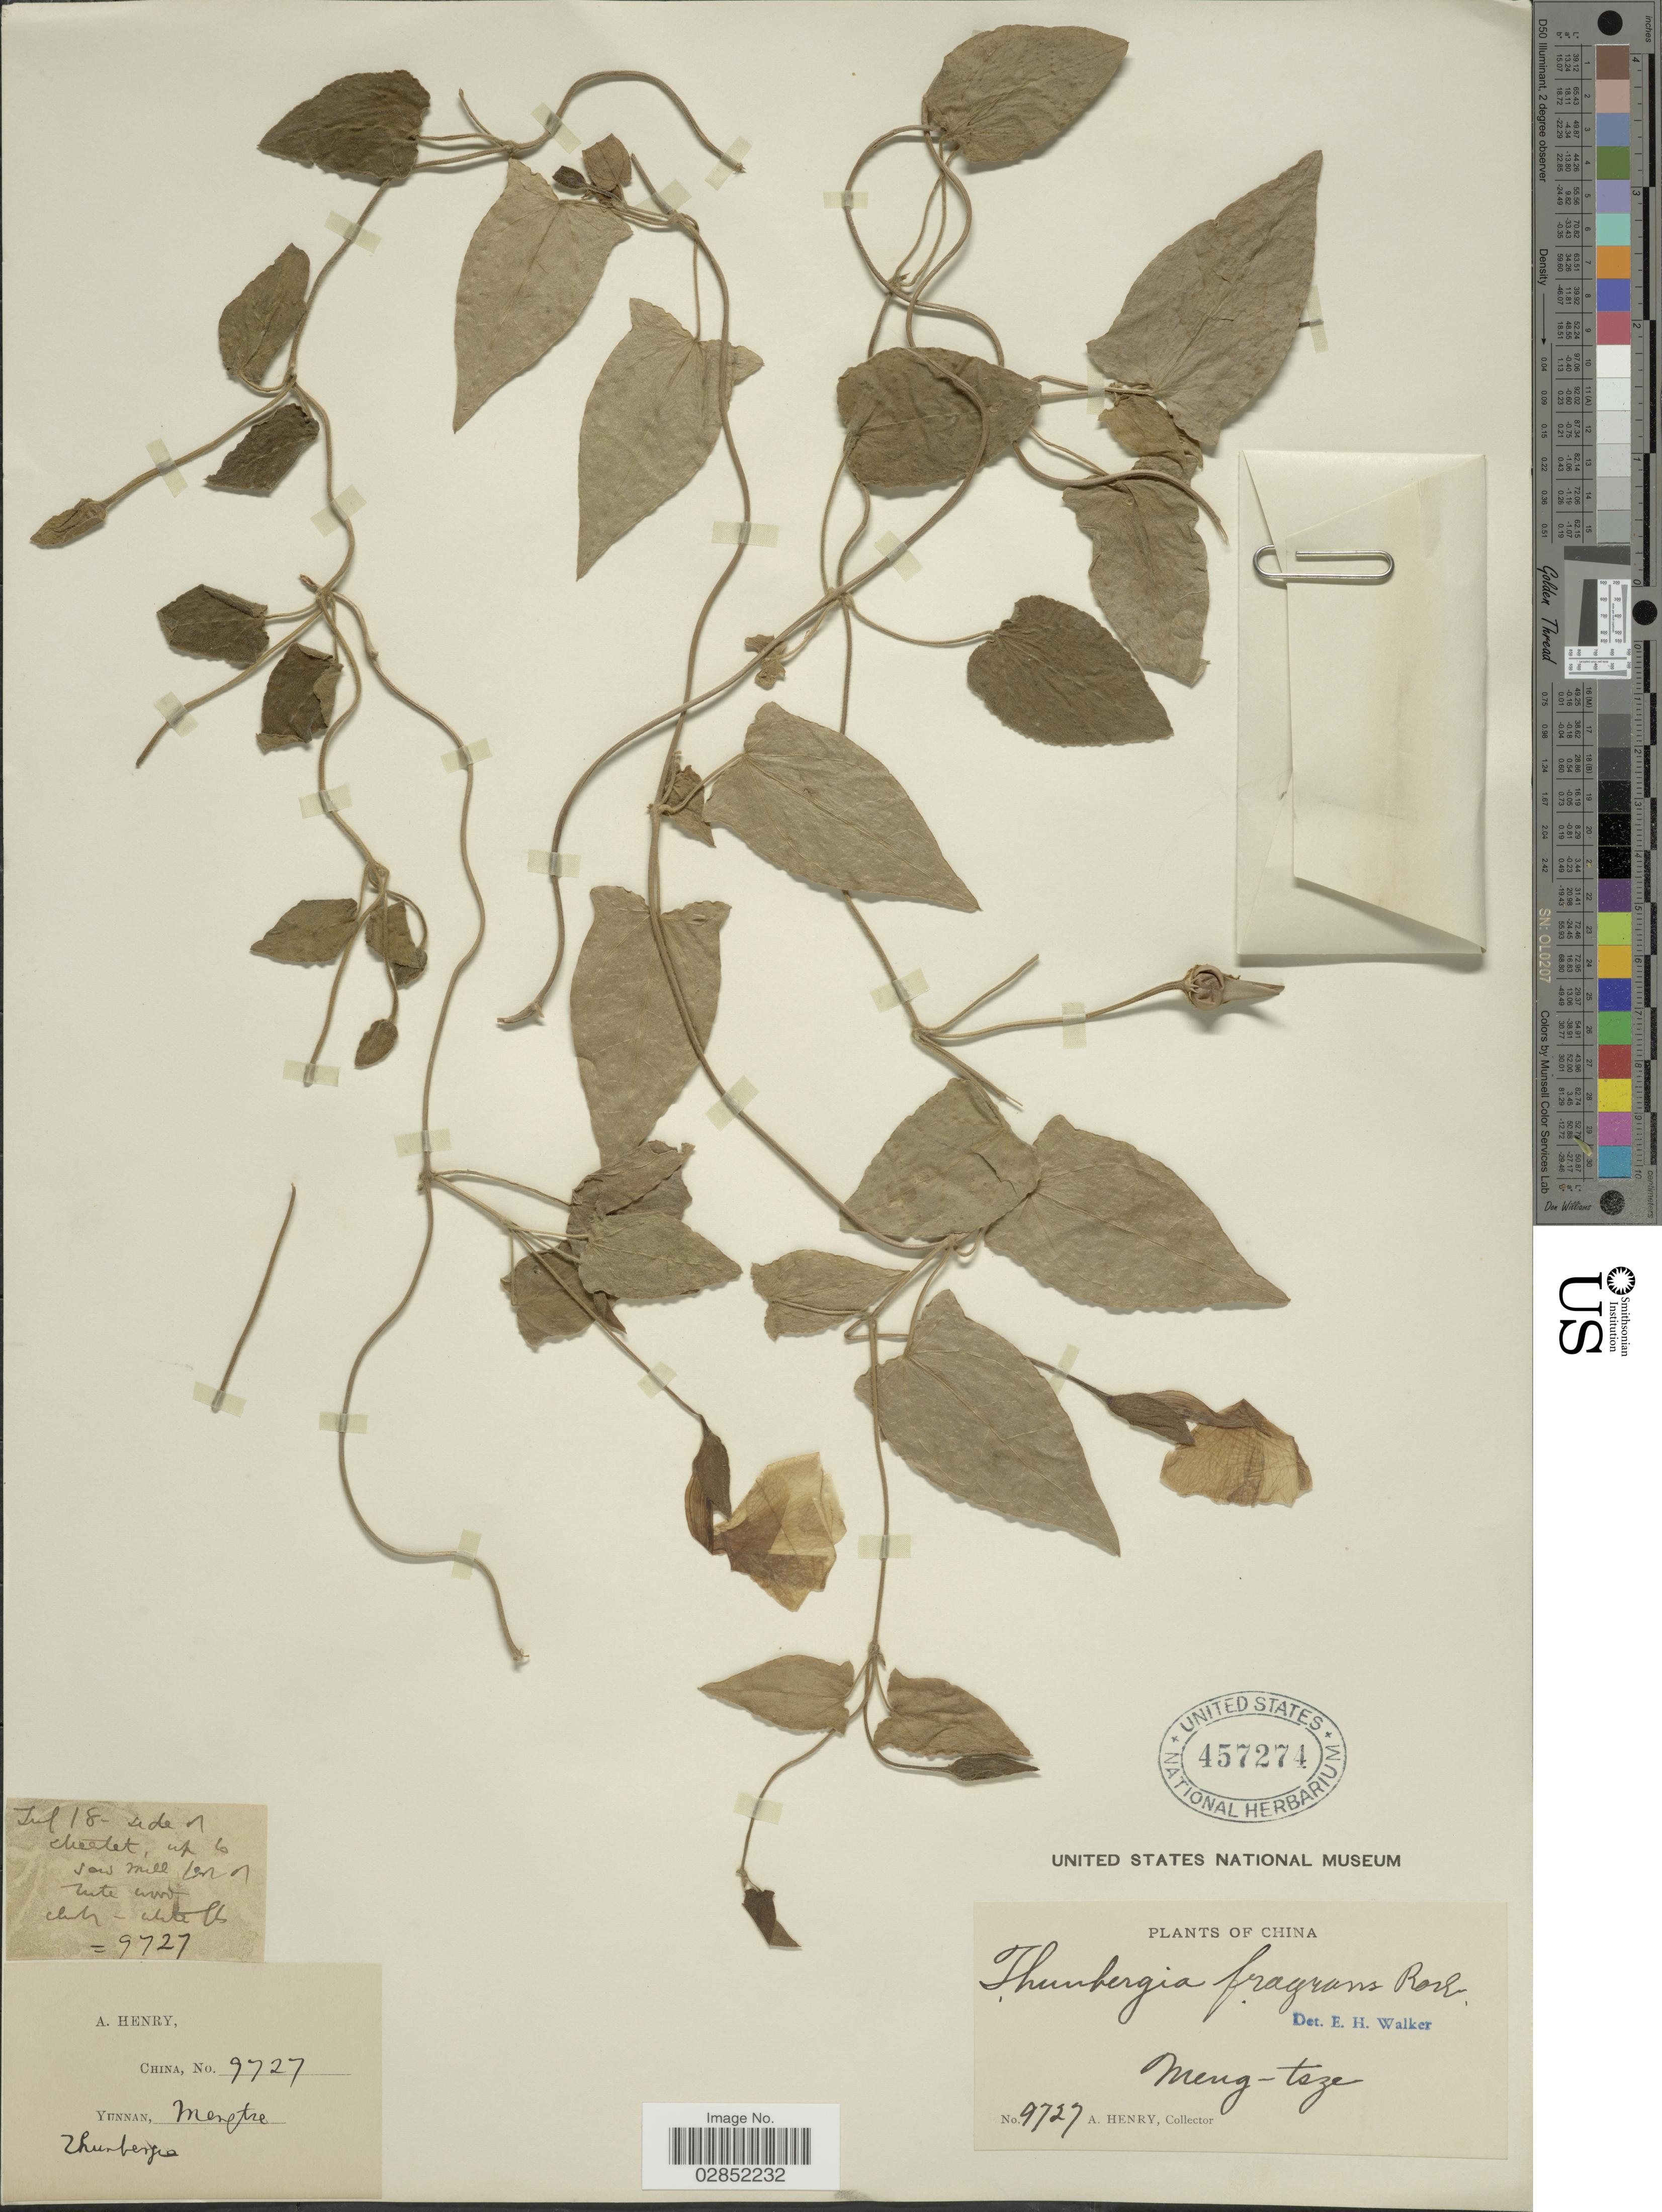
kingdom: Plantae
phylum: Tracheophyta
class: Magnoliopsida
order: Lamiales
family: Acanthaceae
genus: Thunbergia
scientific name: Thunbergia fragrans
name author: Roxb.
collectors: A. Henry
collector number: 9727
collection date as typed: Transcribed d/m/y: /7/18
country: China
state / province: Yunnan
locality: Meng-tsze.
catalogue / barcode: US 457274